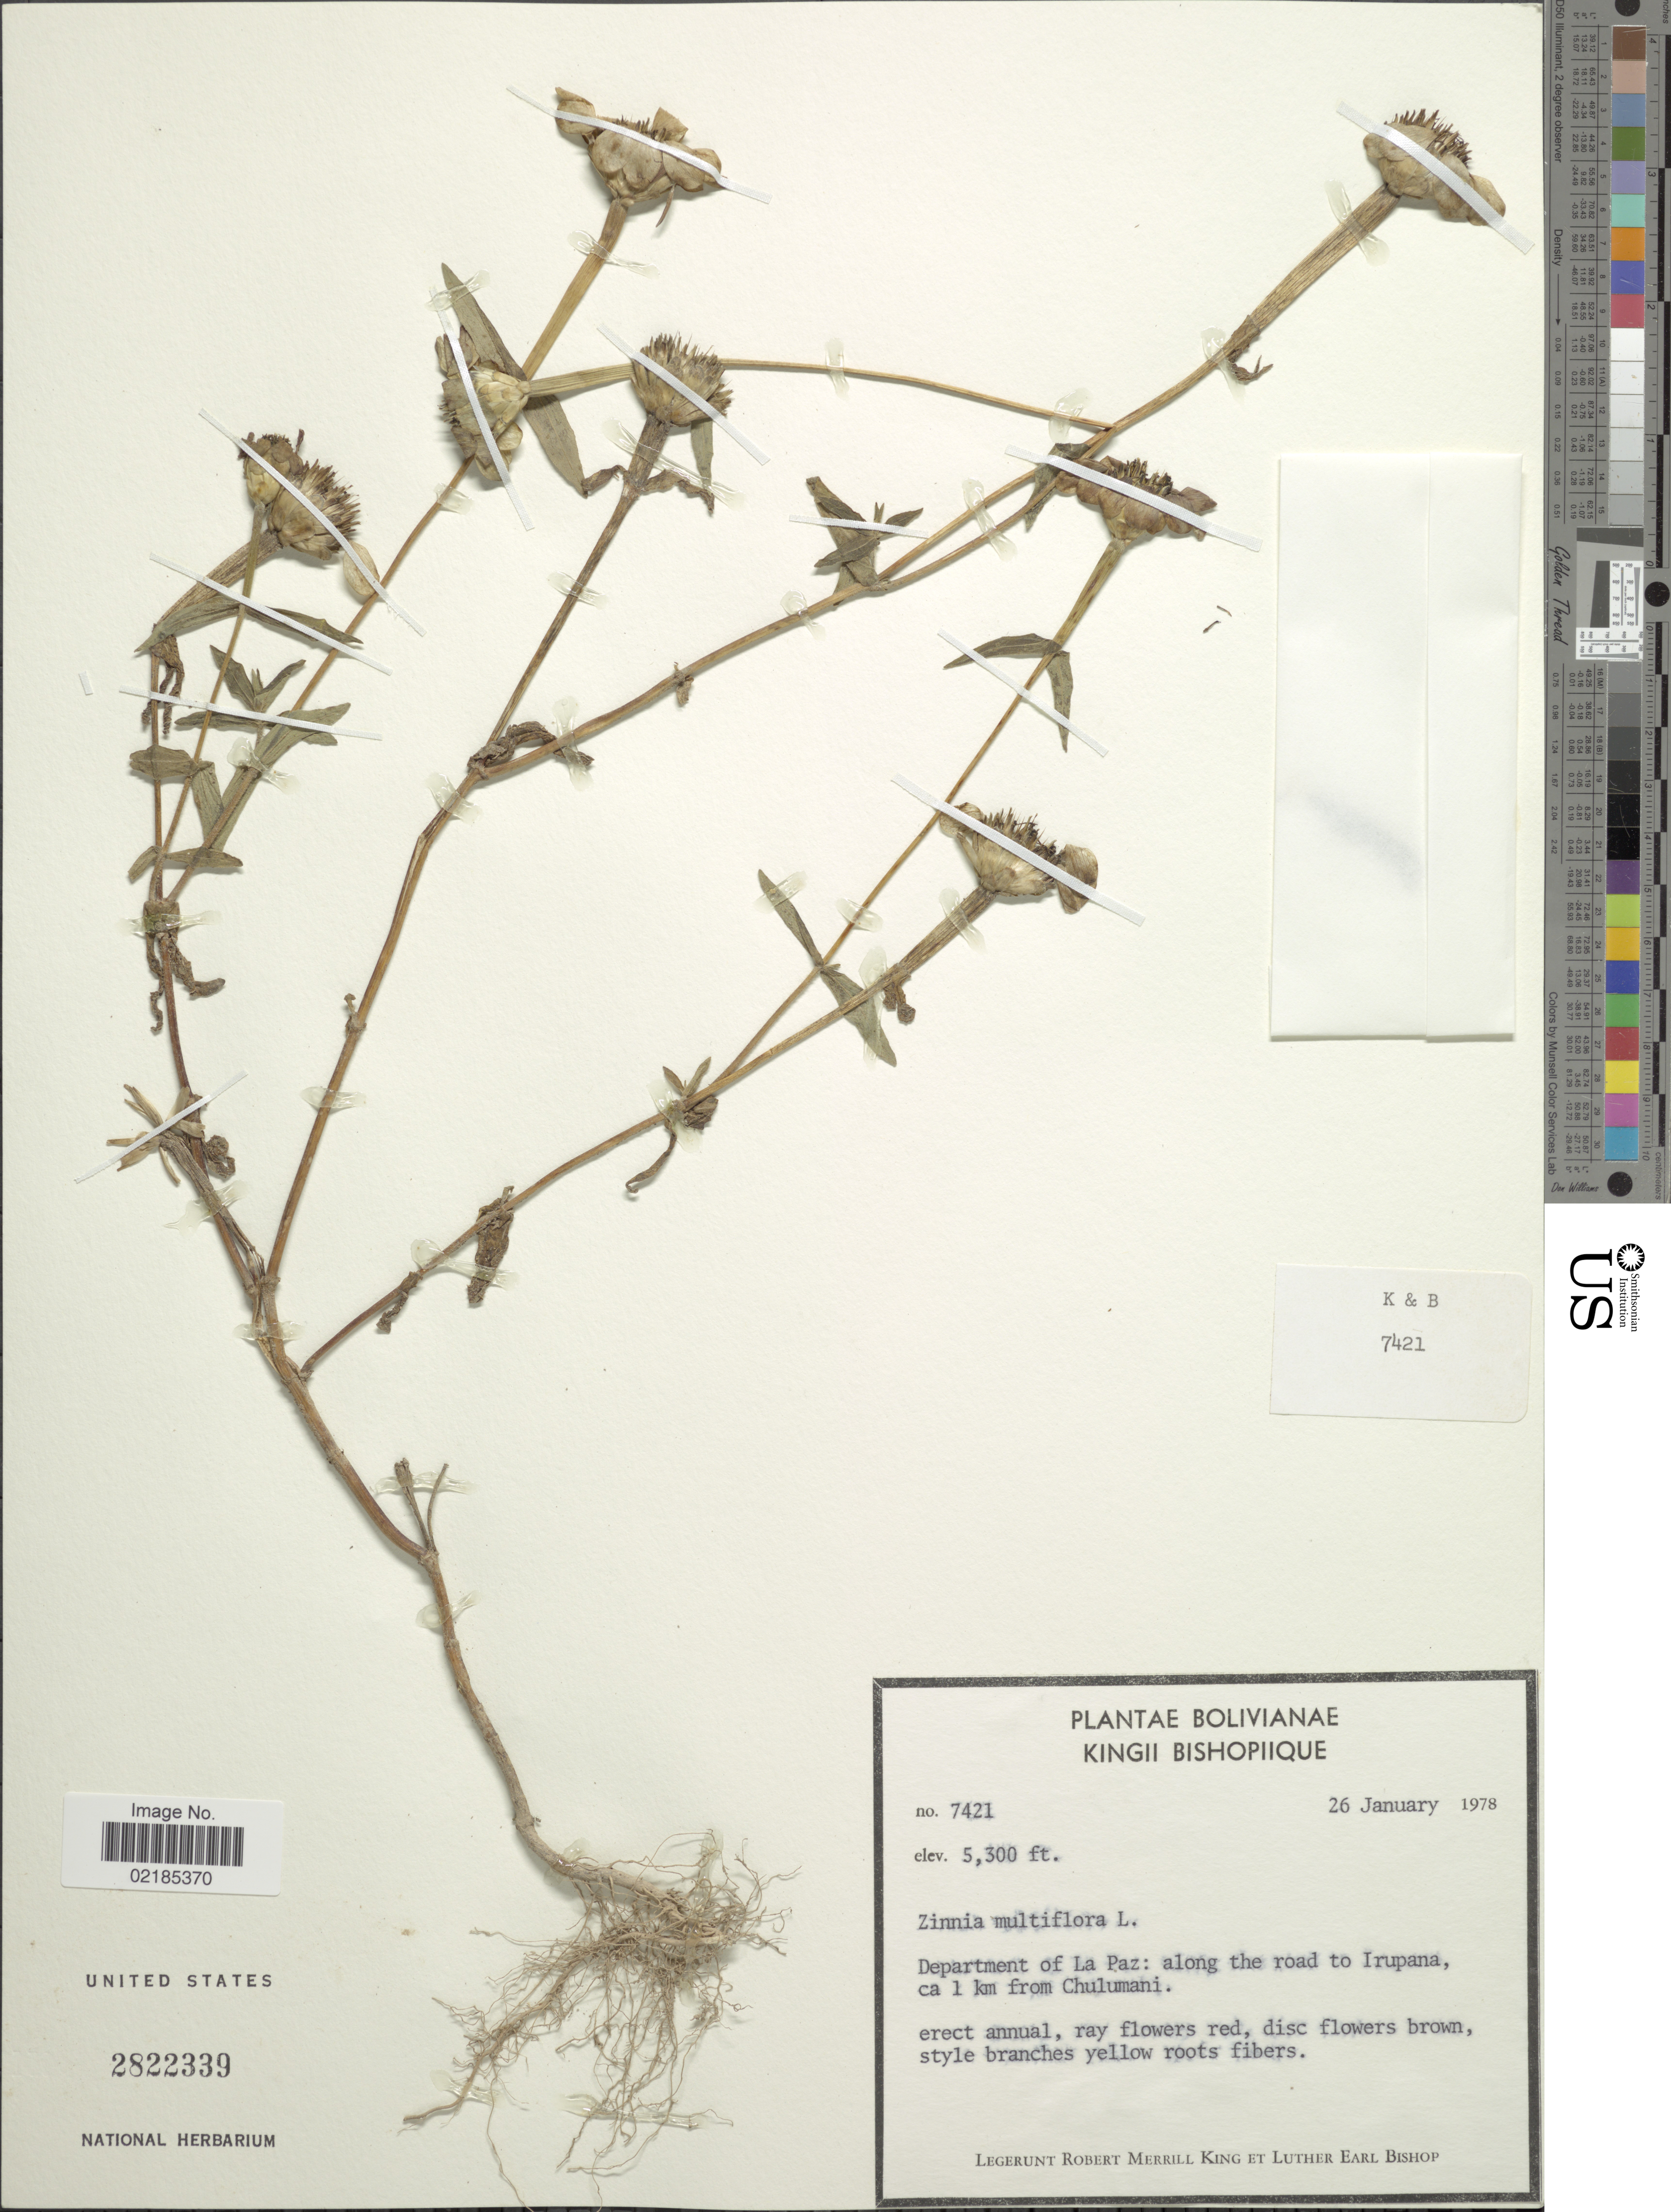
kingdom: Plantae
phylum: Tracheophyta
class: Magnoliopsida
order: Asterales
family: Asteraceae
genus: Zinnia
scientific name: Zinnia multiflora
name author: L.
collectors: R. M. King & L. E. Bishop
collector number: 7421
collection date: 1978-01-26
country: Bolivia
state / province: La Paz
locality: Along the road to Irupana, ca. 1 km from Chulumani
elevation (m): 1615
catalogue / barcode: US 2822339